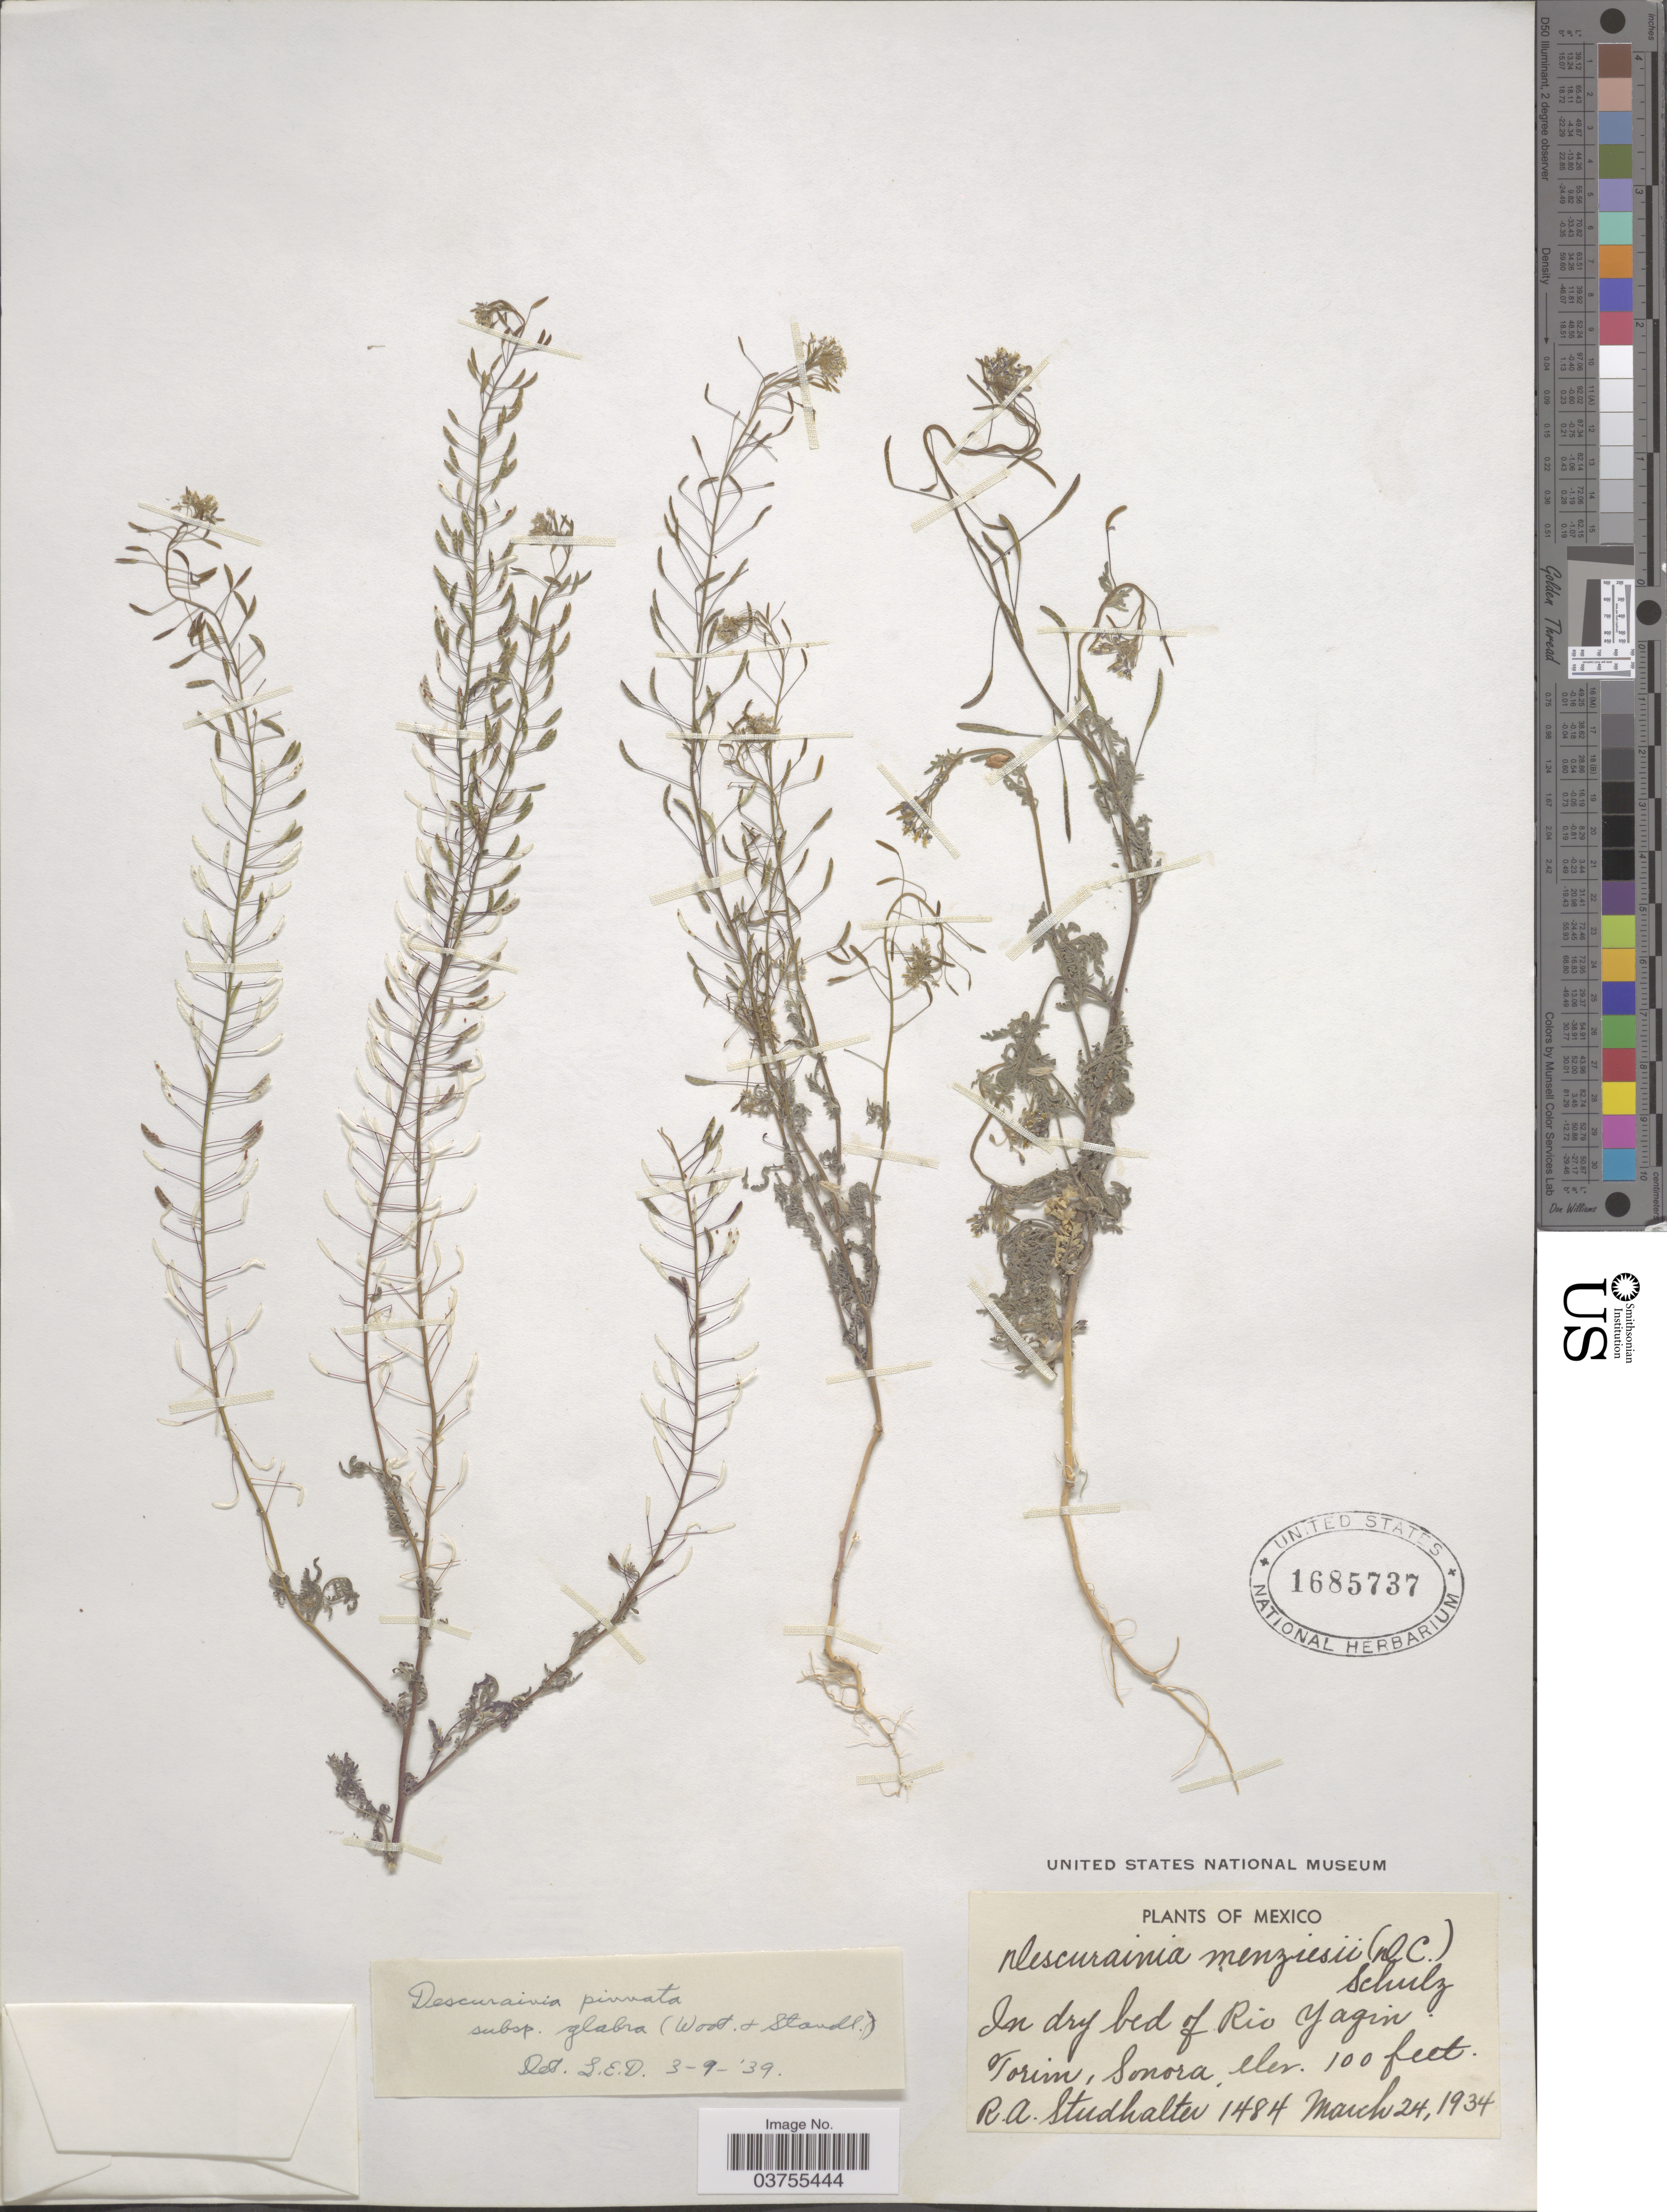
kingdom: Plantae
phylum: Tracheophyta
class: Magnoliopsida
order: Brassicales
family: Brassicaceae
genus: Descurainia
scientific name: Descurainia pinnata subsp. glabra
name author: (Wooton & Standl.) Detling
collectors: R. Studhalter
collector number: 1484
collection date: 1934-03-24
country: Mexico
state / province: Sonora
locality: In dry bed of Rio Yagin. Torim.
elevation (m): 30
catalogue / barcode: US 1685737